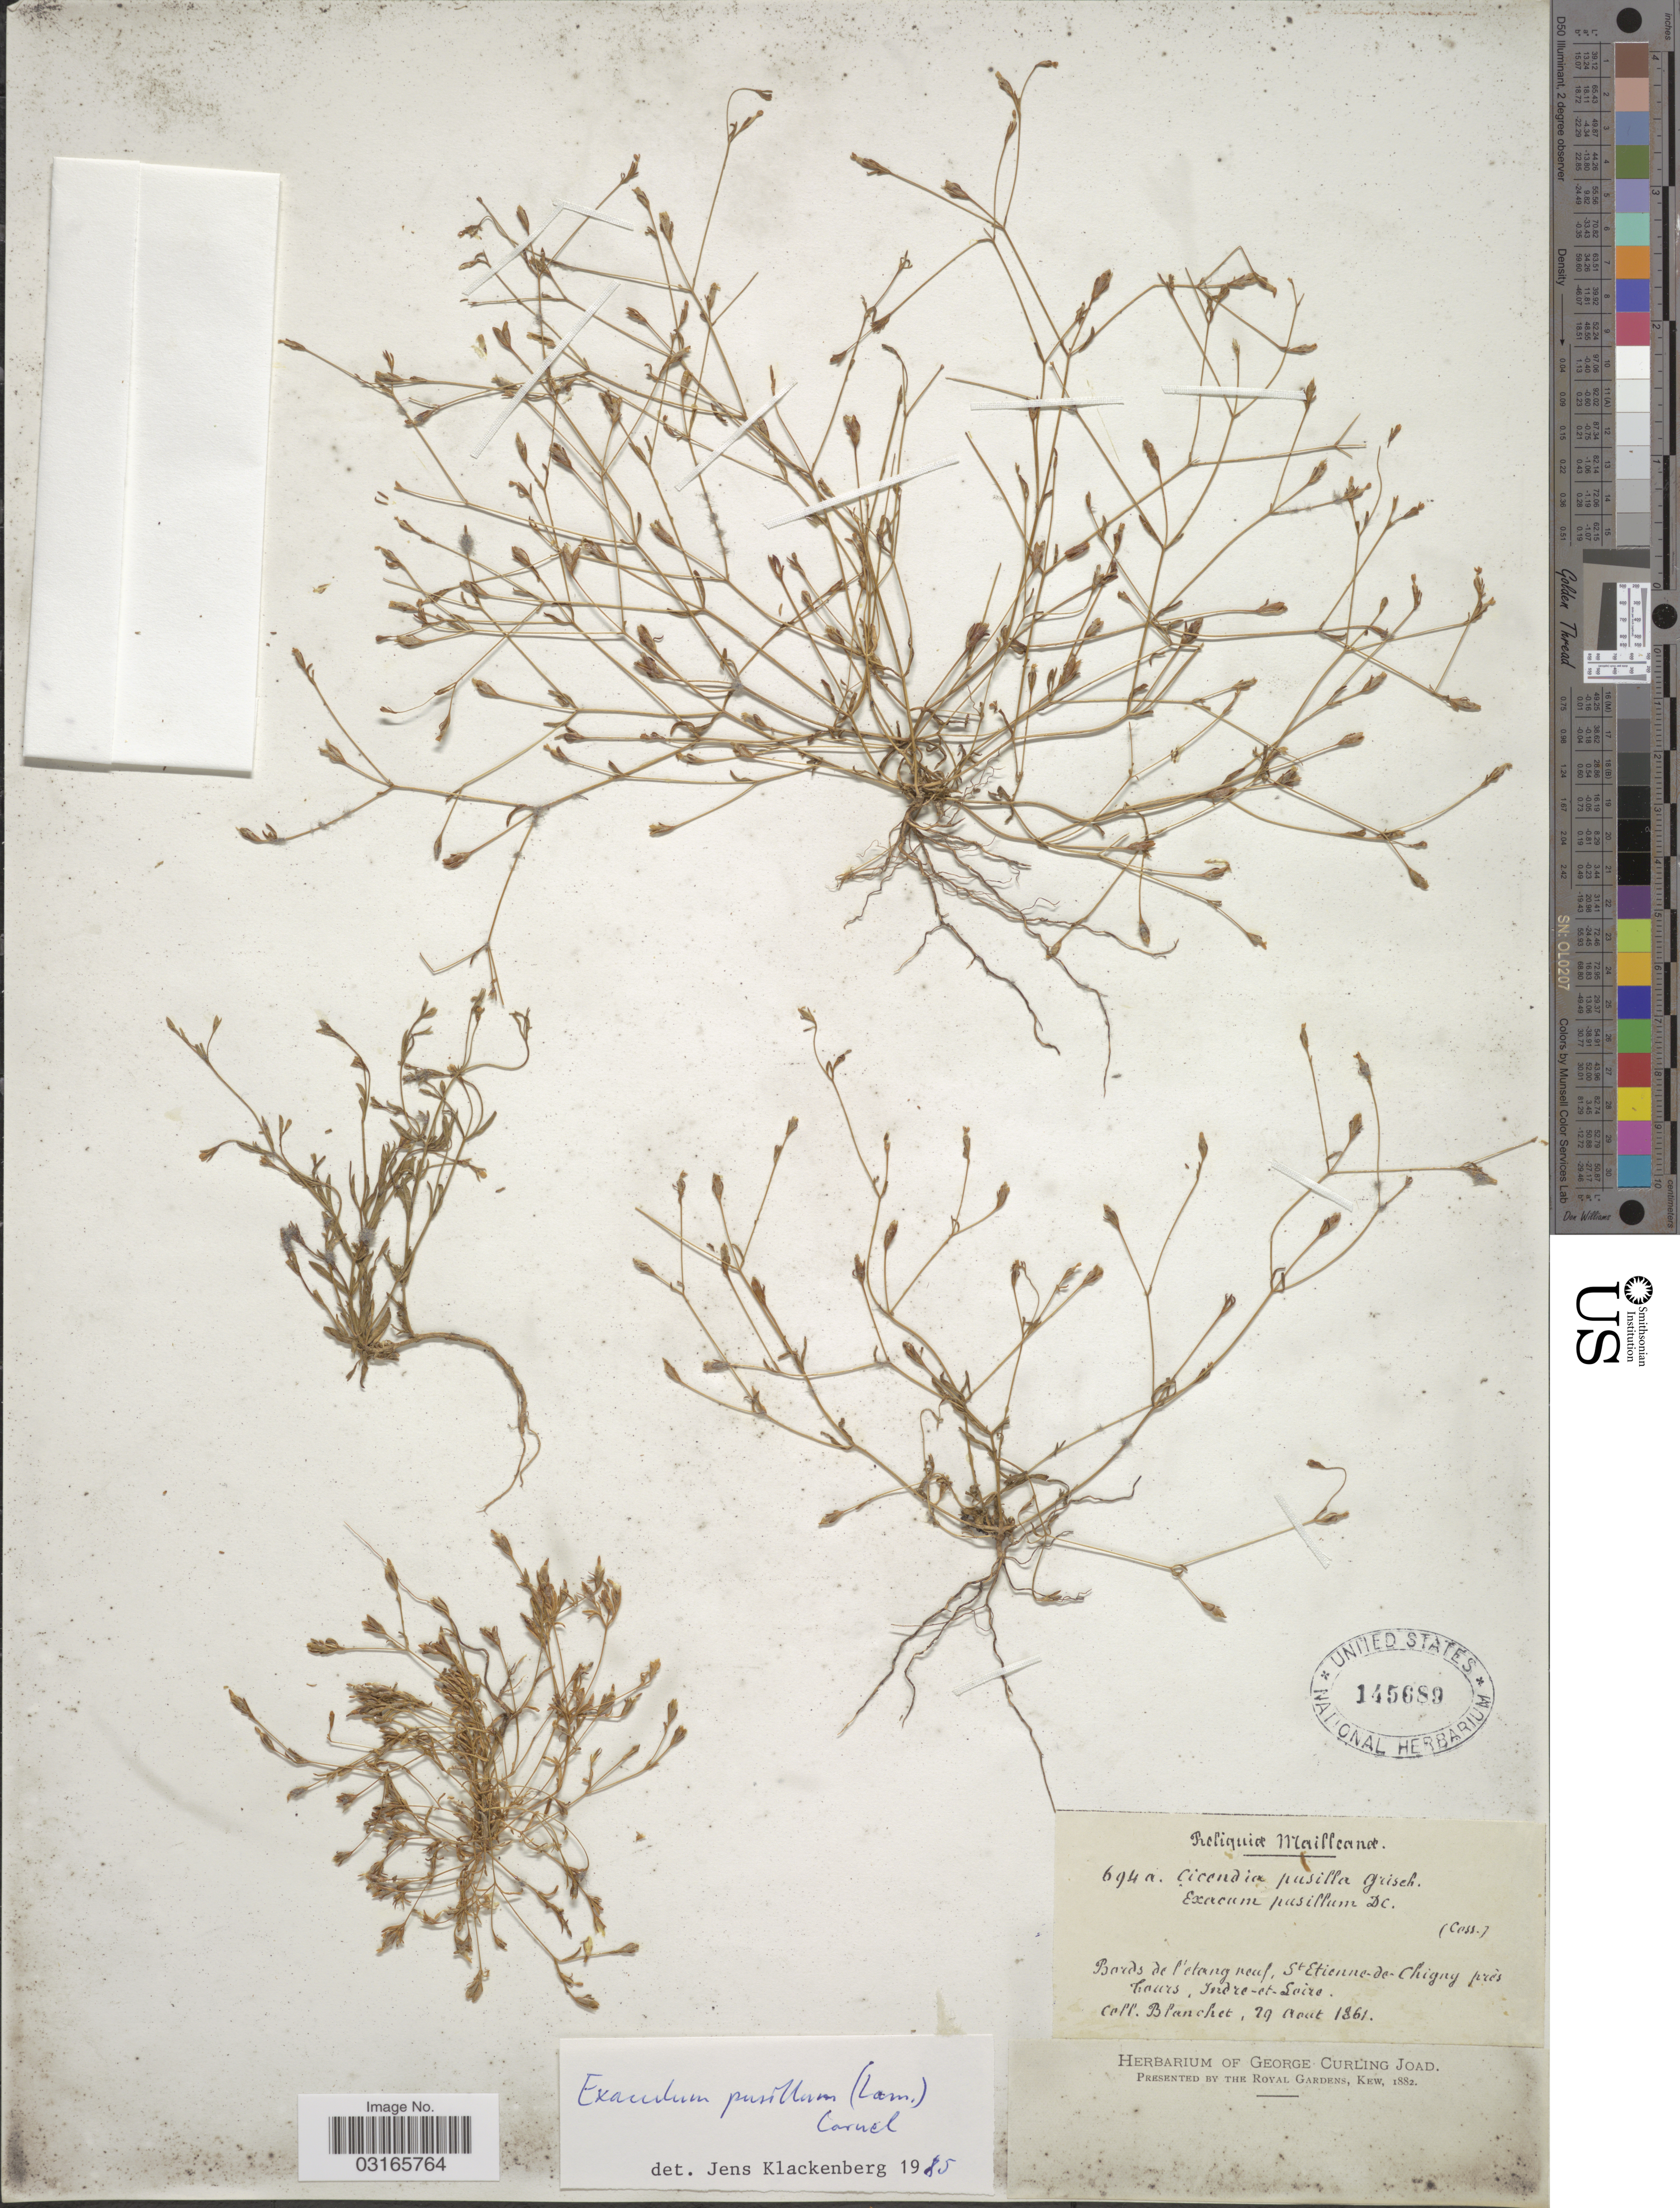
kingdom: Plantae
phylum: Tracheophyta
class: Magnoliopsida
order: Gentianales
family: Gentianaceae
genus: Cicendia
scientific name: Cicendia pusilla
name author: (DC.) Griseb.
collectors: -. Blanchet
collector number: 694a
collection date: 1861-08-29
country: France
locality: Bords de l'etang neuf, St Etienne-de-Chigny près Cours, Indre-et-Loire.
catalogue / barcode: US 145689